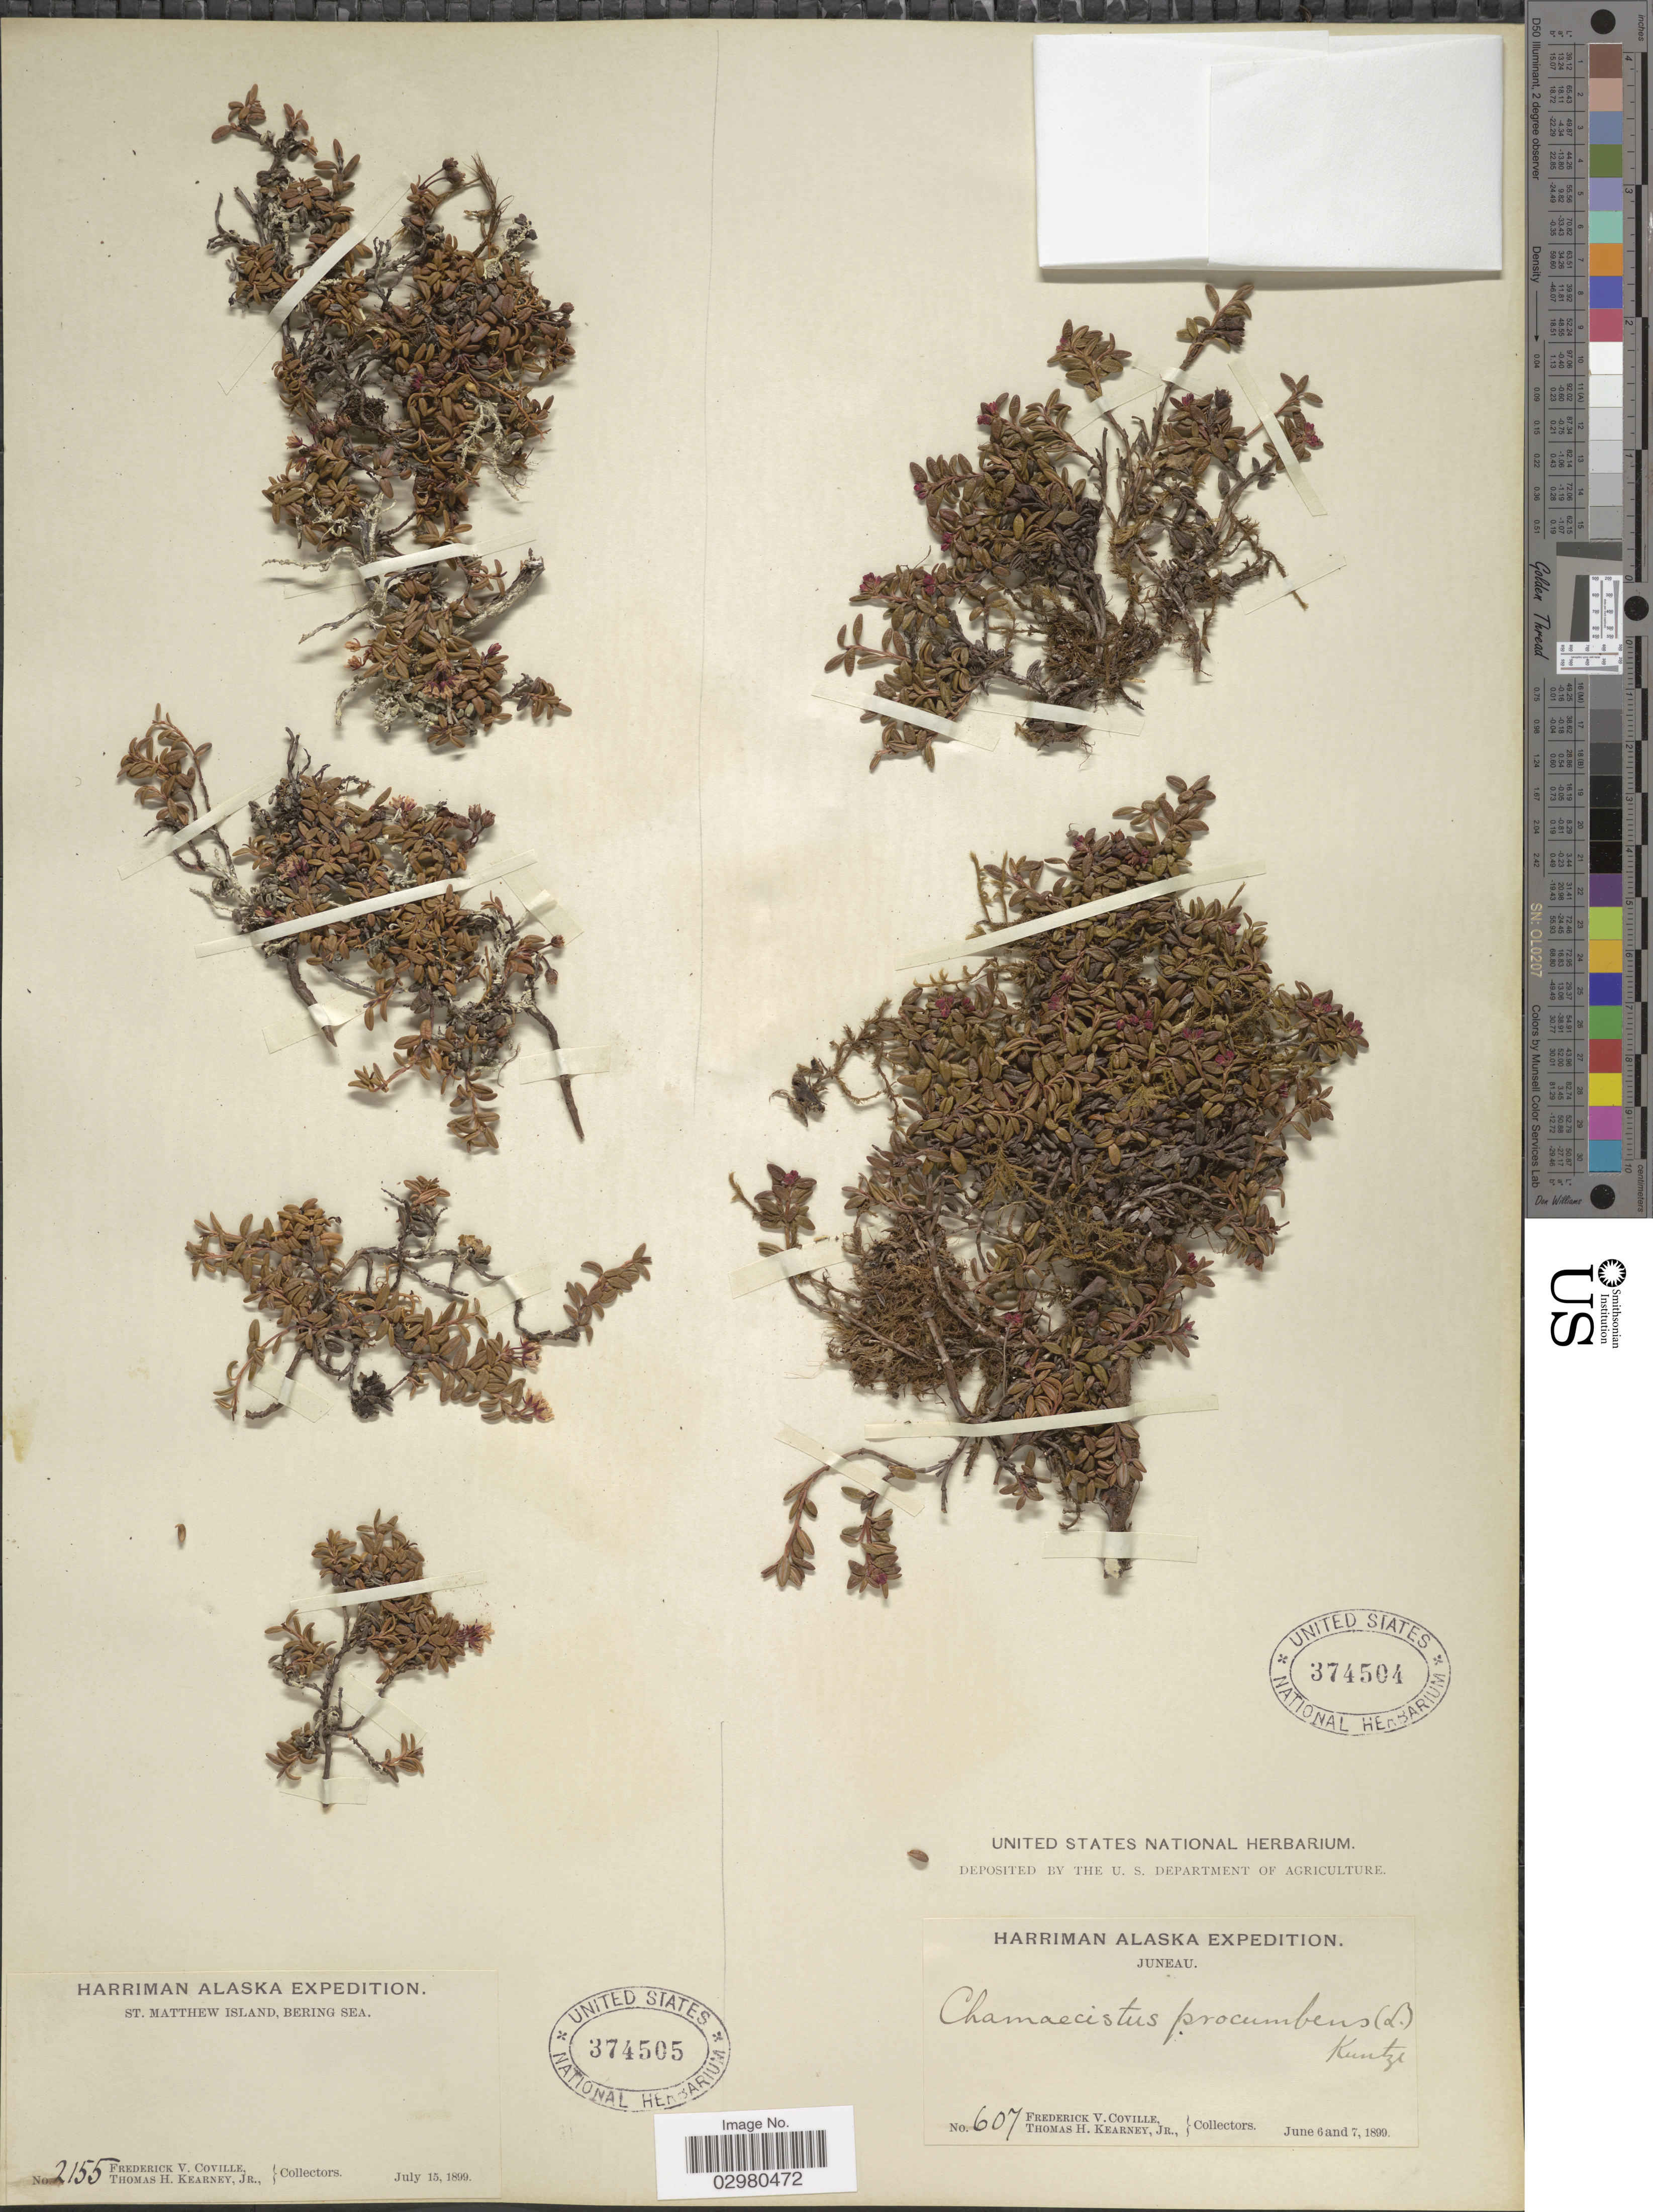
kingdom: Plantae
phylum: Tracheophyta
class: Magnoliopsida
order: Ericales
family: Ericaceae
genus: Loiseleuria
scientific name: Loiseleuria procumbens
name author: (L.) Desv.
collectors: F. V. Coville & T. H. Kearney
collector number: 2155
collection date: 1899-07-15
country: United States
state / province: Alaska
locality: St. Matthew Island, Bering Sea.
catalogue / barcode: US 374505-2